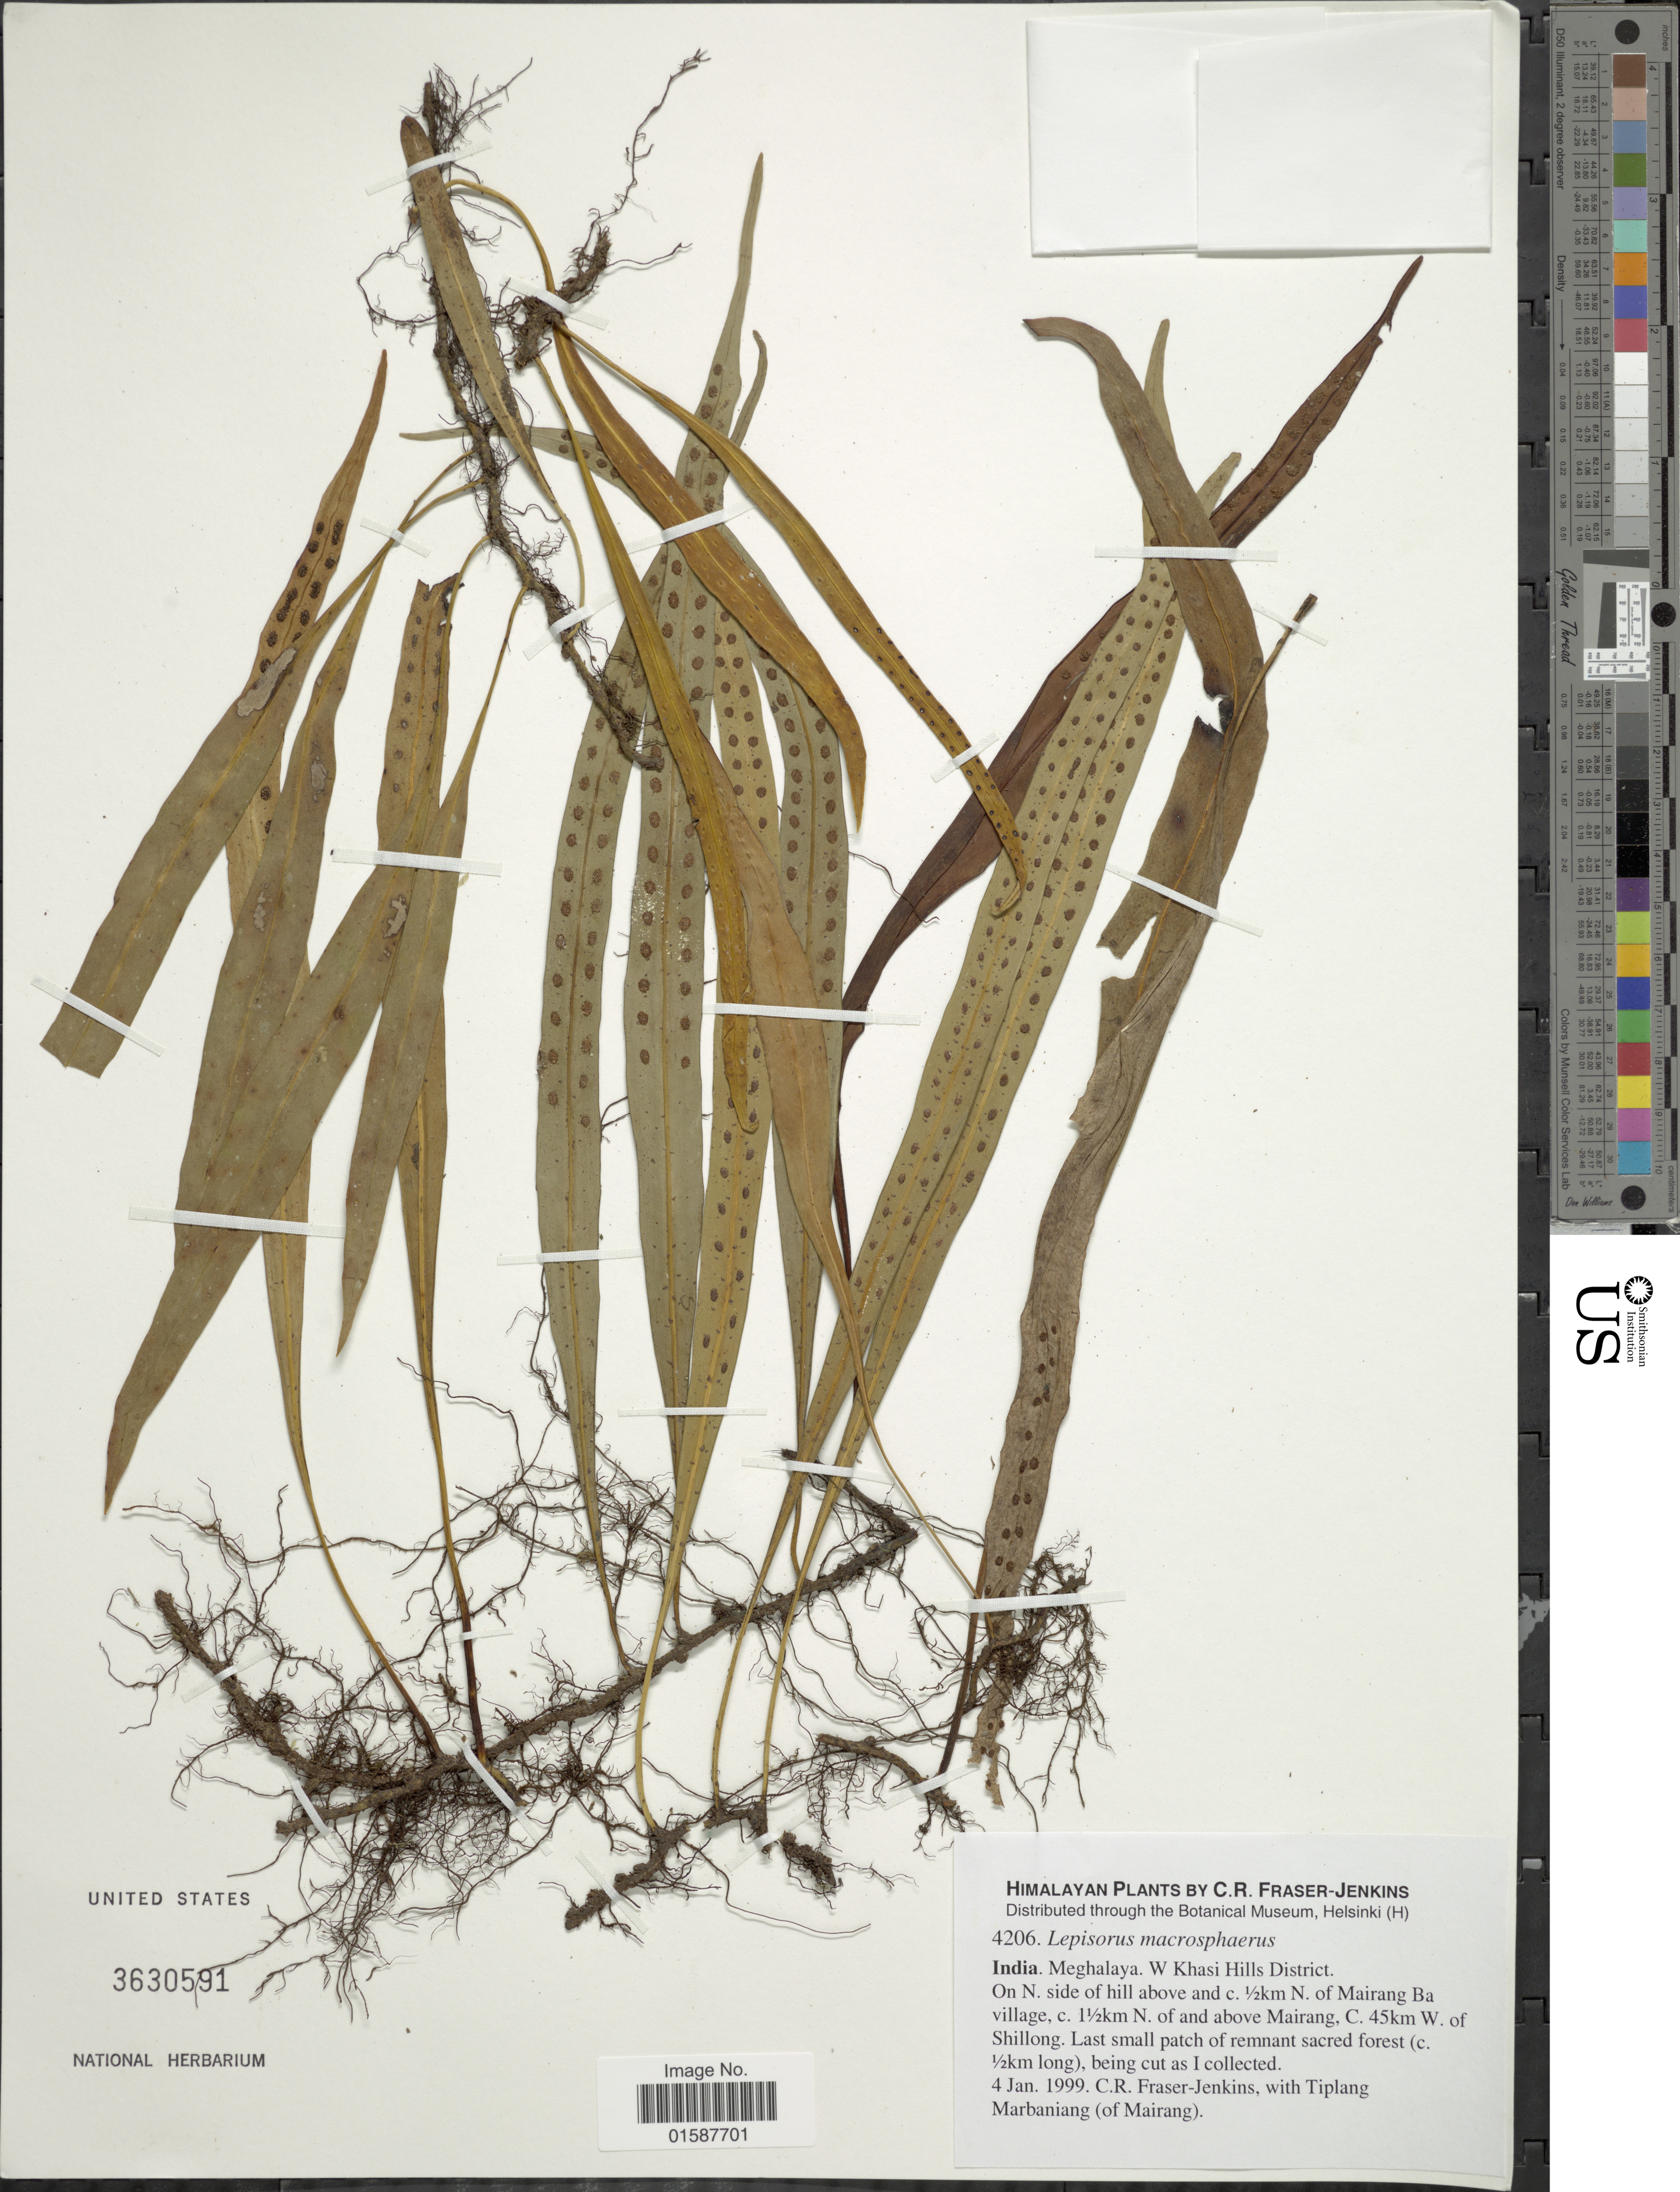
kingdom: Plantae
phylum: Tracheophyta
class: Polypodiopsida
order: Polypodiales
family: Polypodiaceae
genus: Lepisorus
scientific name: Lepisorus macrosphaerus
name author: (Baker) Ching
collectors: C. R. Fraser-Jenkins & T. Marbaniang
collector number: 1206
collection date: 1999-01-04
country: India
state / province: Meghalaya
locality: India, Meghalaya, W Khasi Hills District, on N. side of hill above and c. ½km N. of Mairang Ba village, c. 1½km N. of and above Mairang, C. 45km w. of Shillong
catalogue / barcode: US 3630591